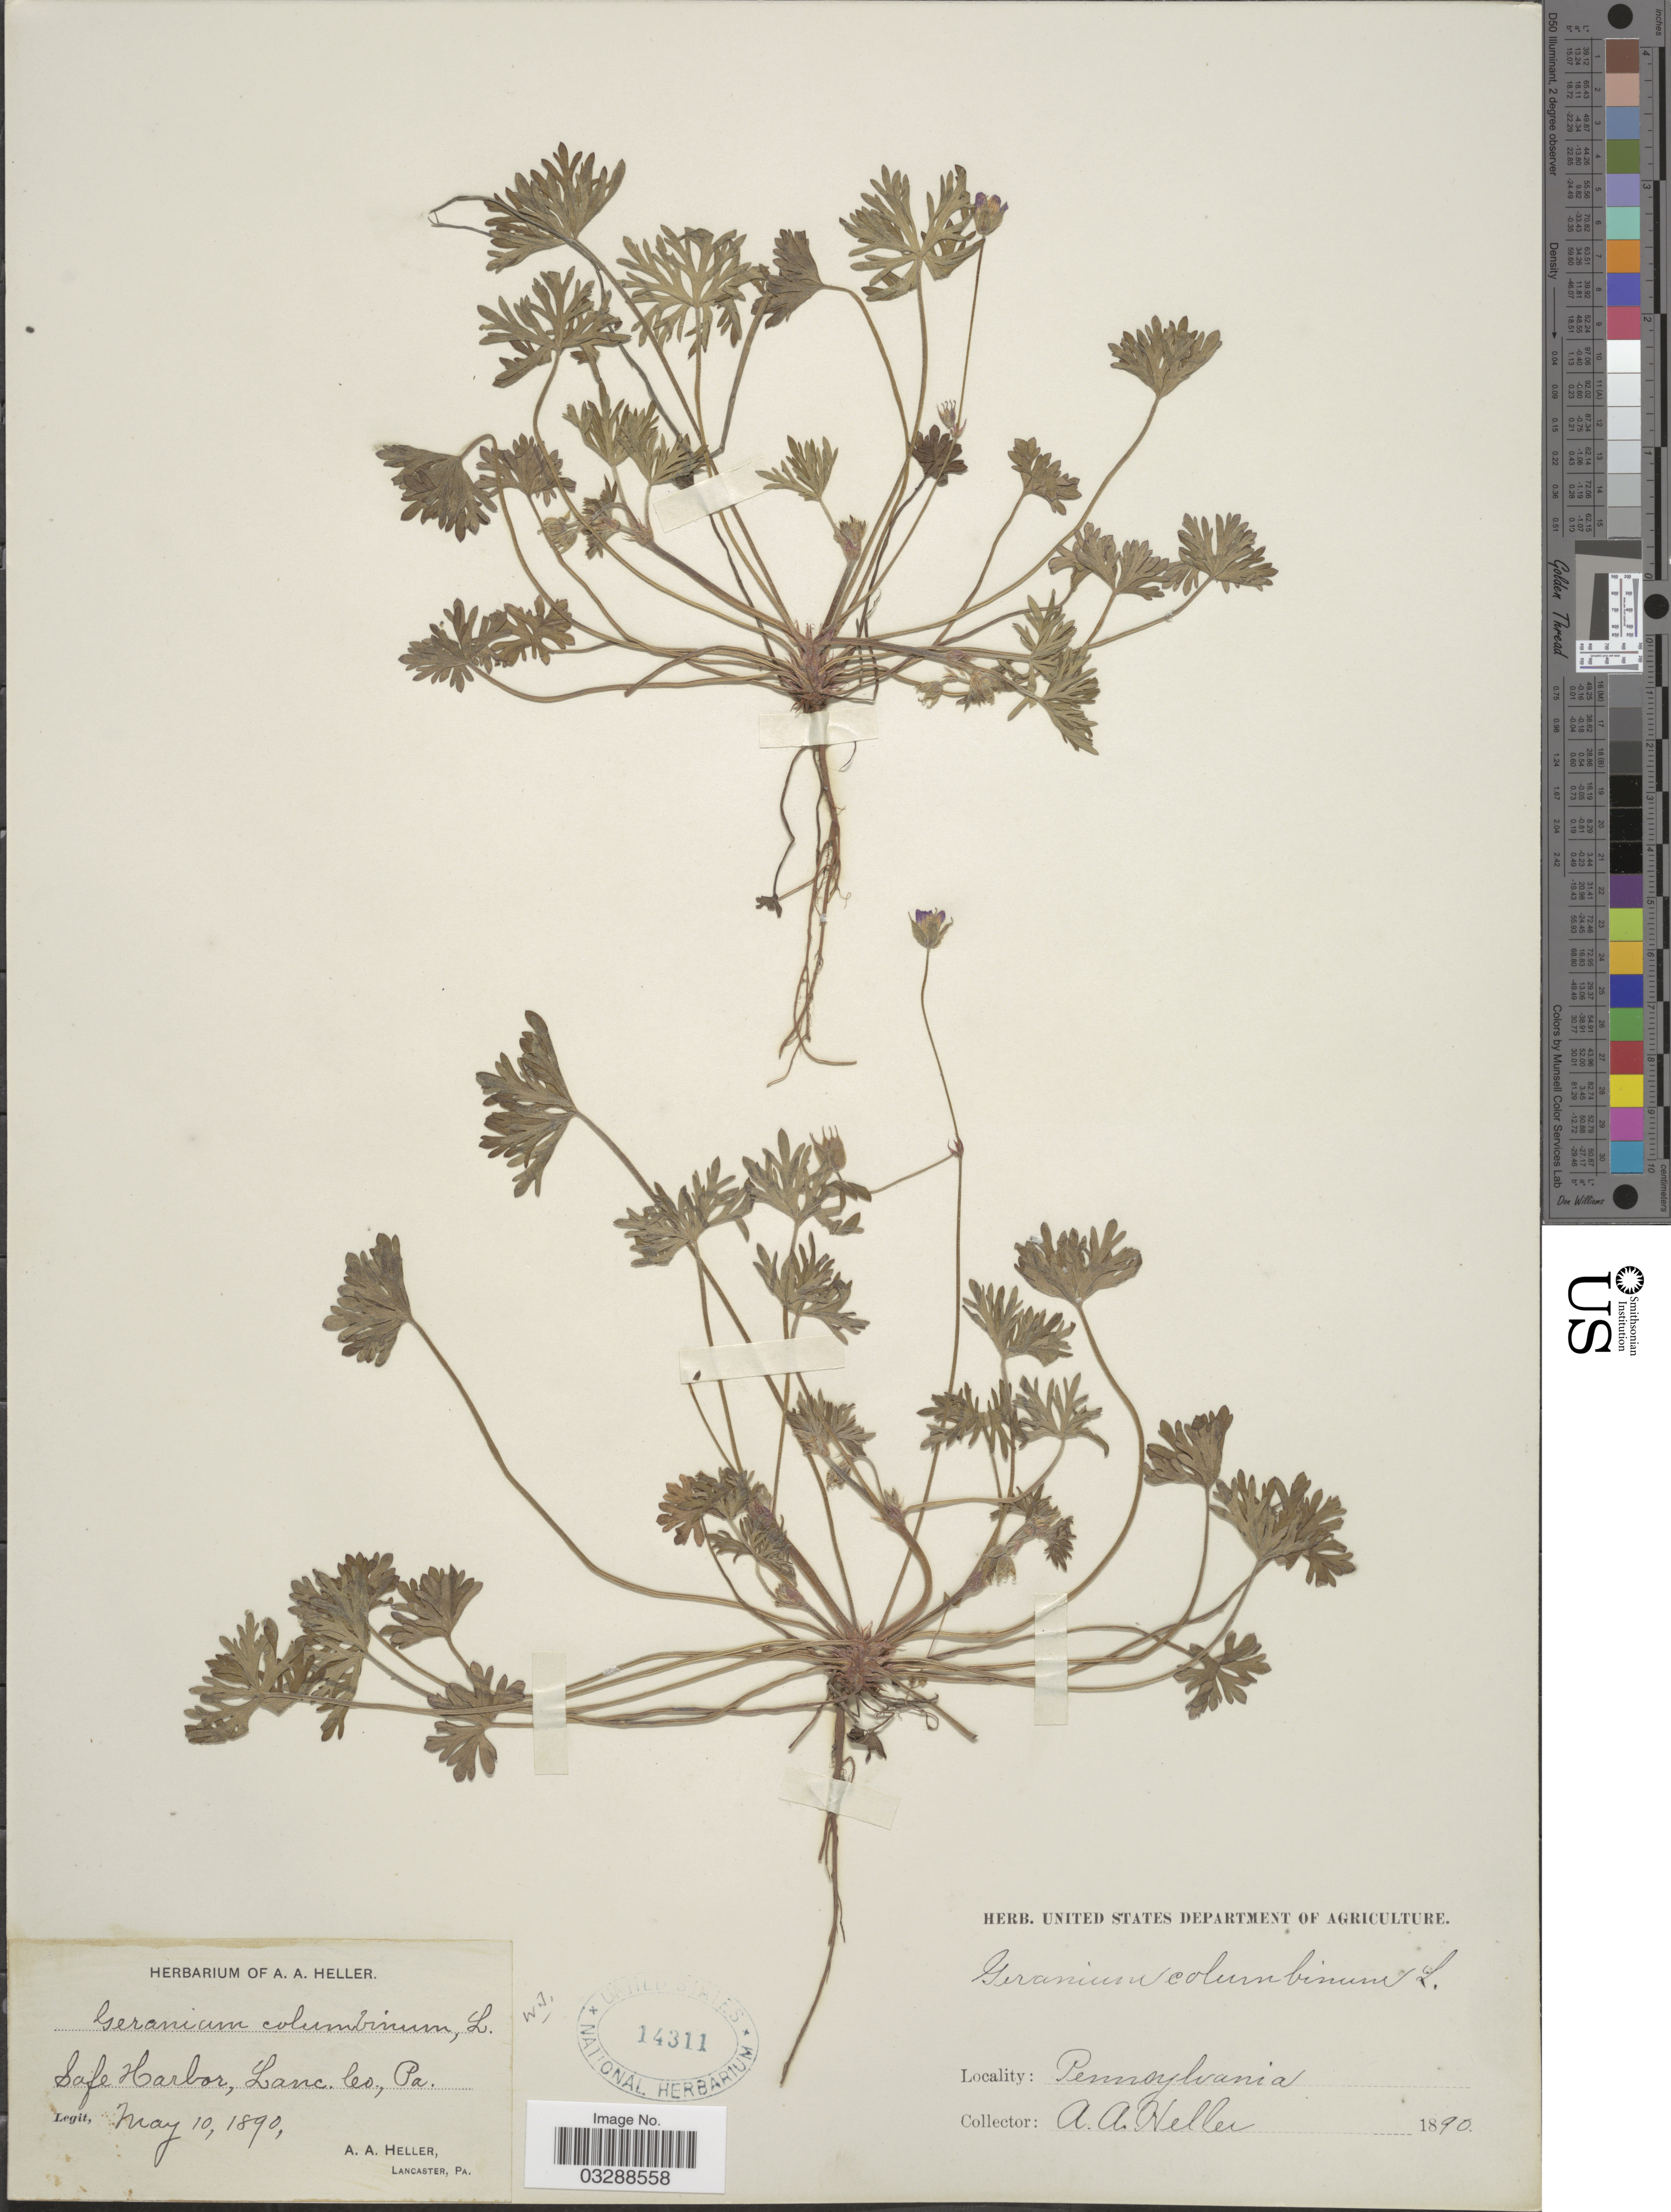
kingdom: Plantae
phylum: Tracheophyta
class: Magnoliopsida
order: Geraniales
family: Geraniaceae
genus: Geranium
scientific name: Geranium columbinum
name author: L.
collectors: A. A. Heller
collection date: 1890-05-10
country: United States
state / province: Pennsylvania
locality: Safe Harbor, Lanc. Co.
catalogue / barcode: US 14311